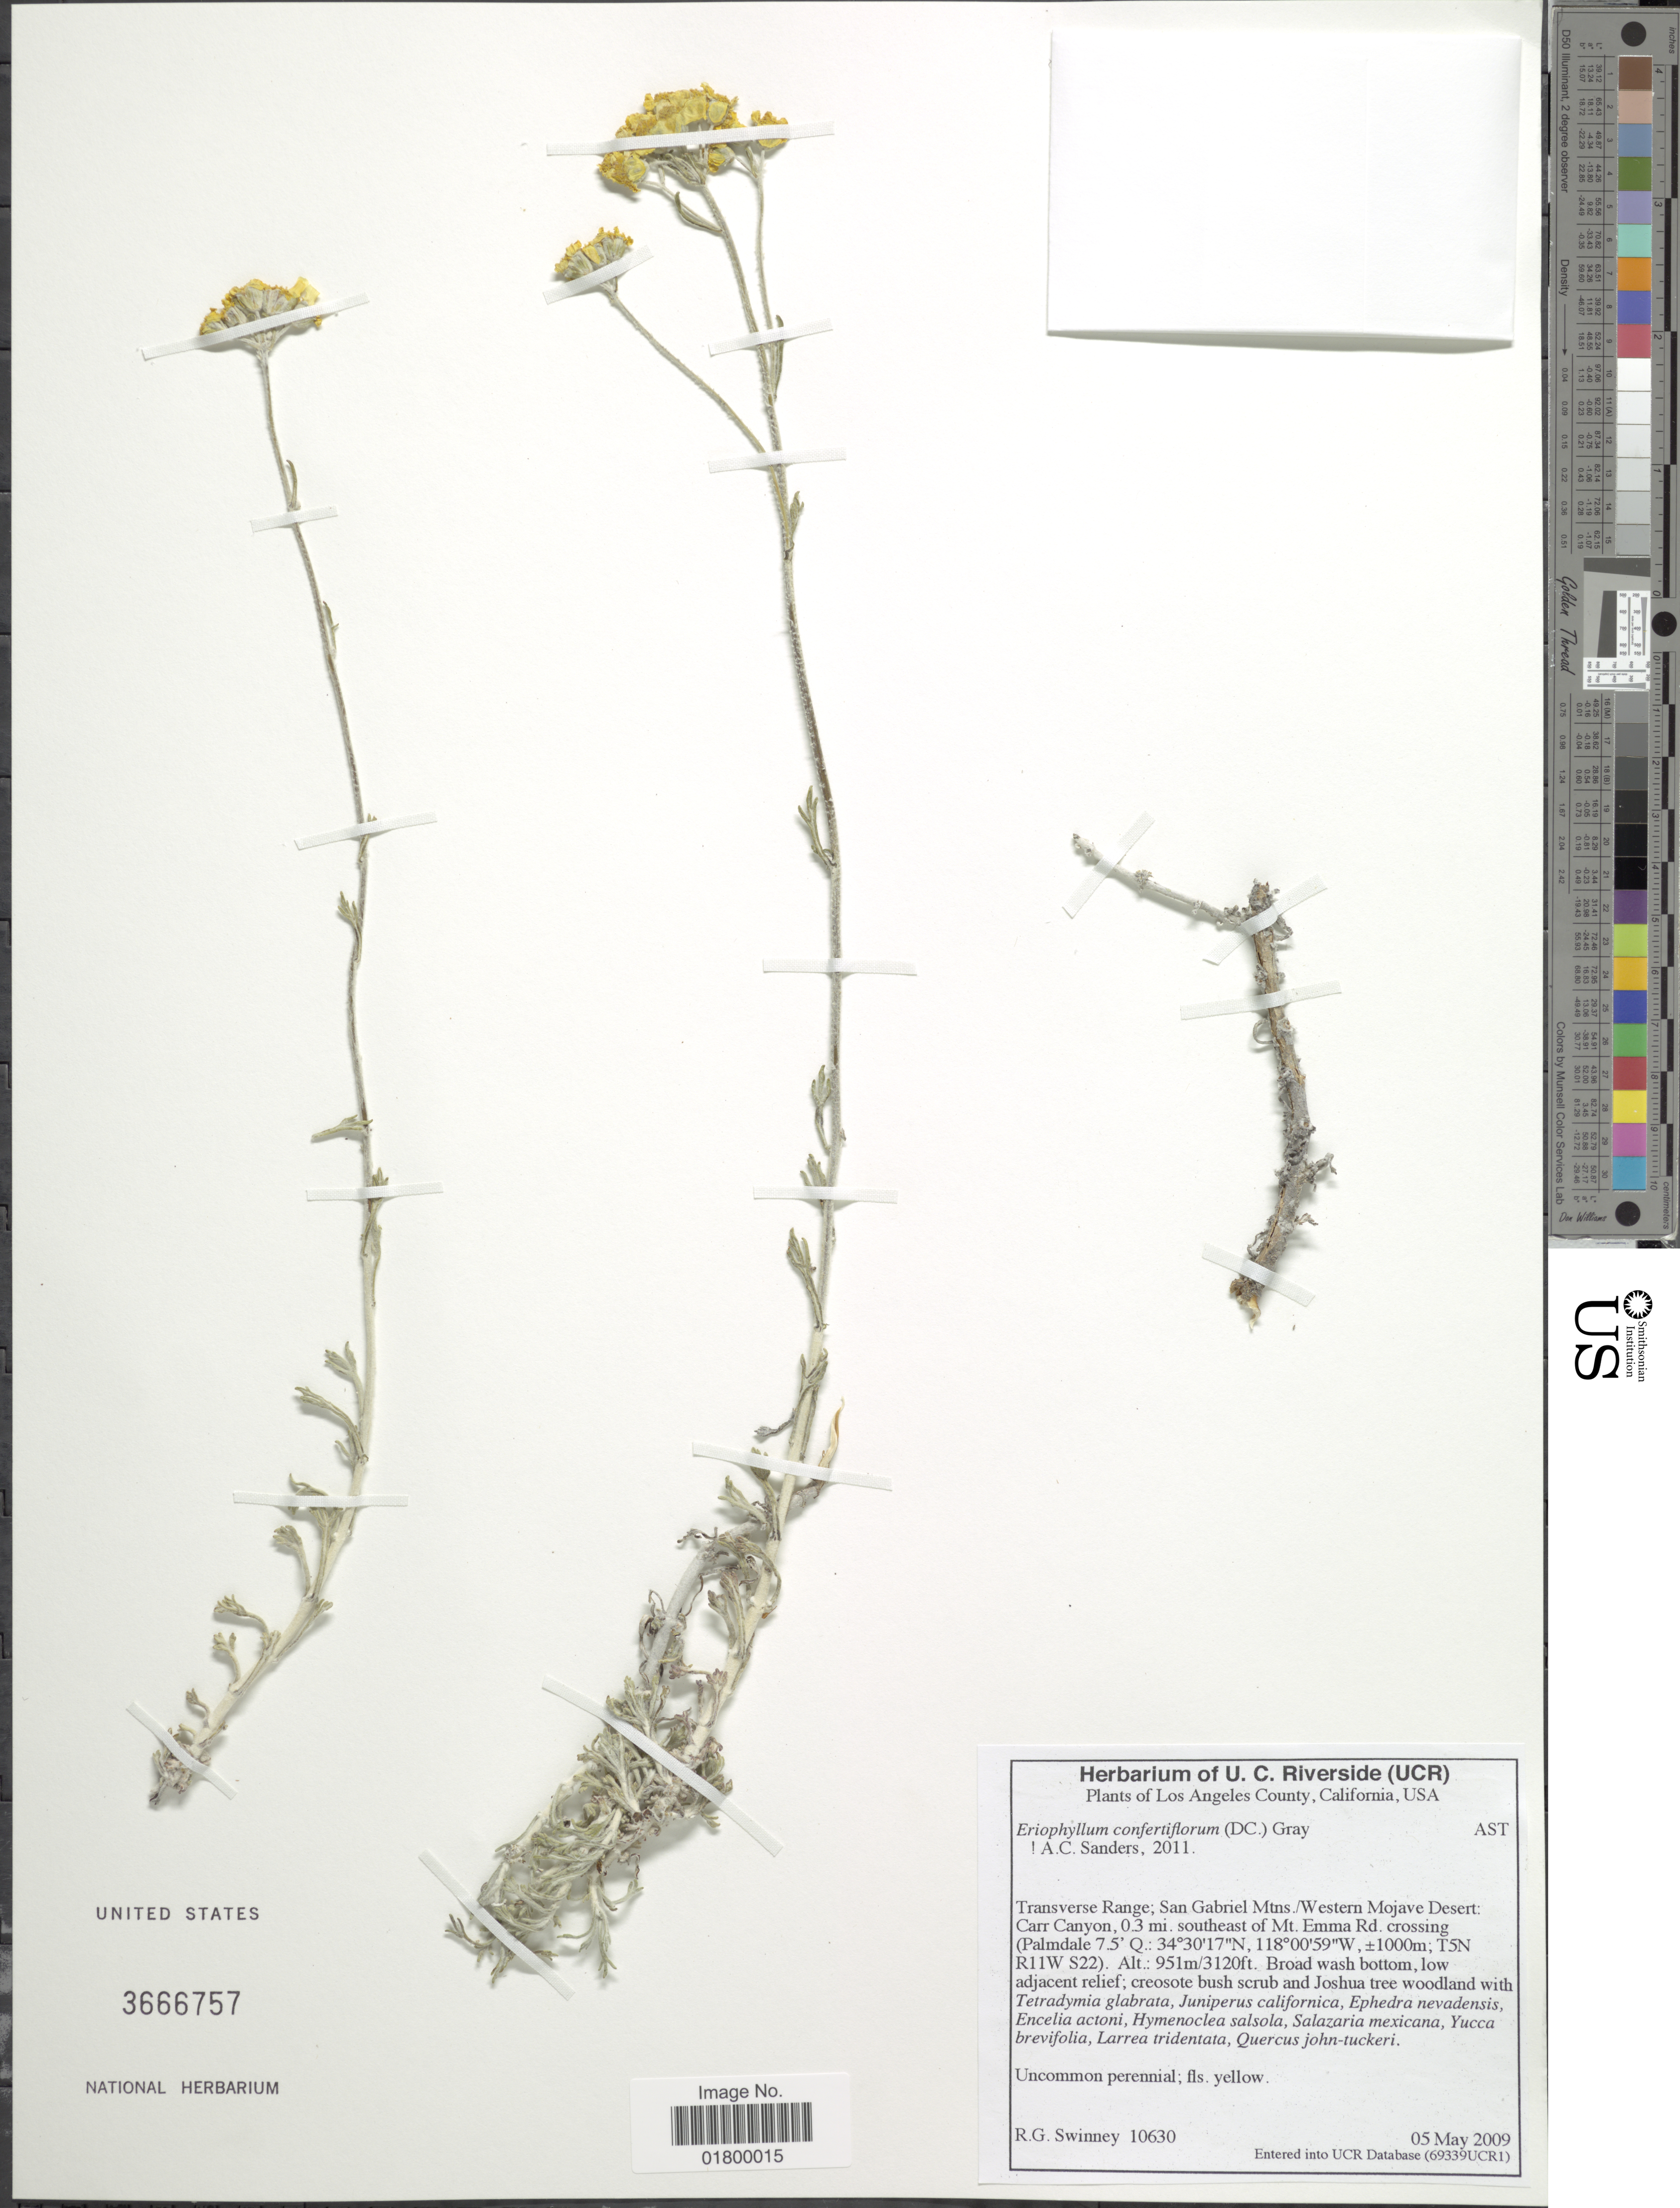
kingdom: Plantae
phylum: Tracheophyta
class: Magnoliopsida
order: Asterales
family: Asteraceae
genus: Eriophyllum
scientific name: Eriophyllum confertiflorum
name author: (DC.) A. Gray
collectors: R. Swinney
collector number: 10630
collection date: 2009-05-05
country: United States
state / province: California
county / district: Los Angeles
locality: Los Angeles County, California, Transverse Range: San Gabriel Mtns./Western Mojave DesertL Carr Canyon, 0.3 mi. southeast of Mt. Emma Rd. crossing T5N R11W S22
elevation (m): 951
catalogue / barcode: US 3666757